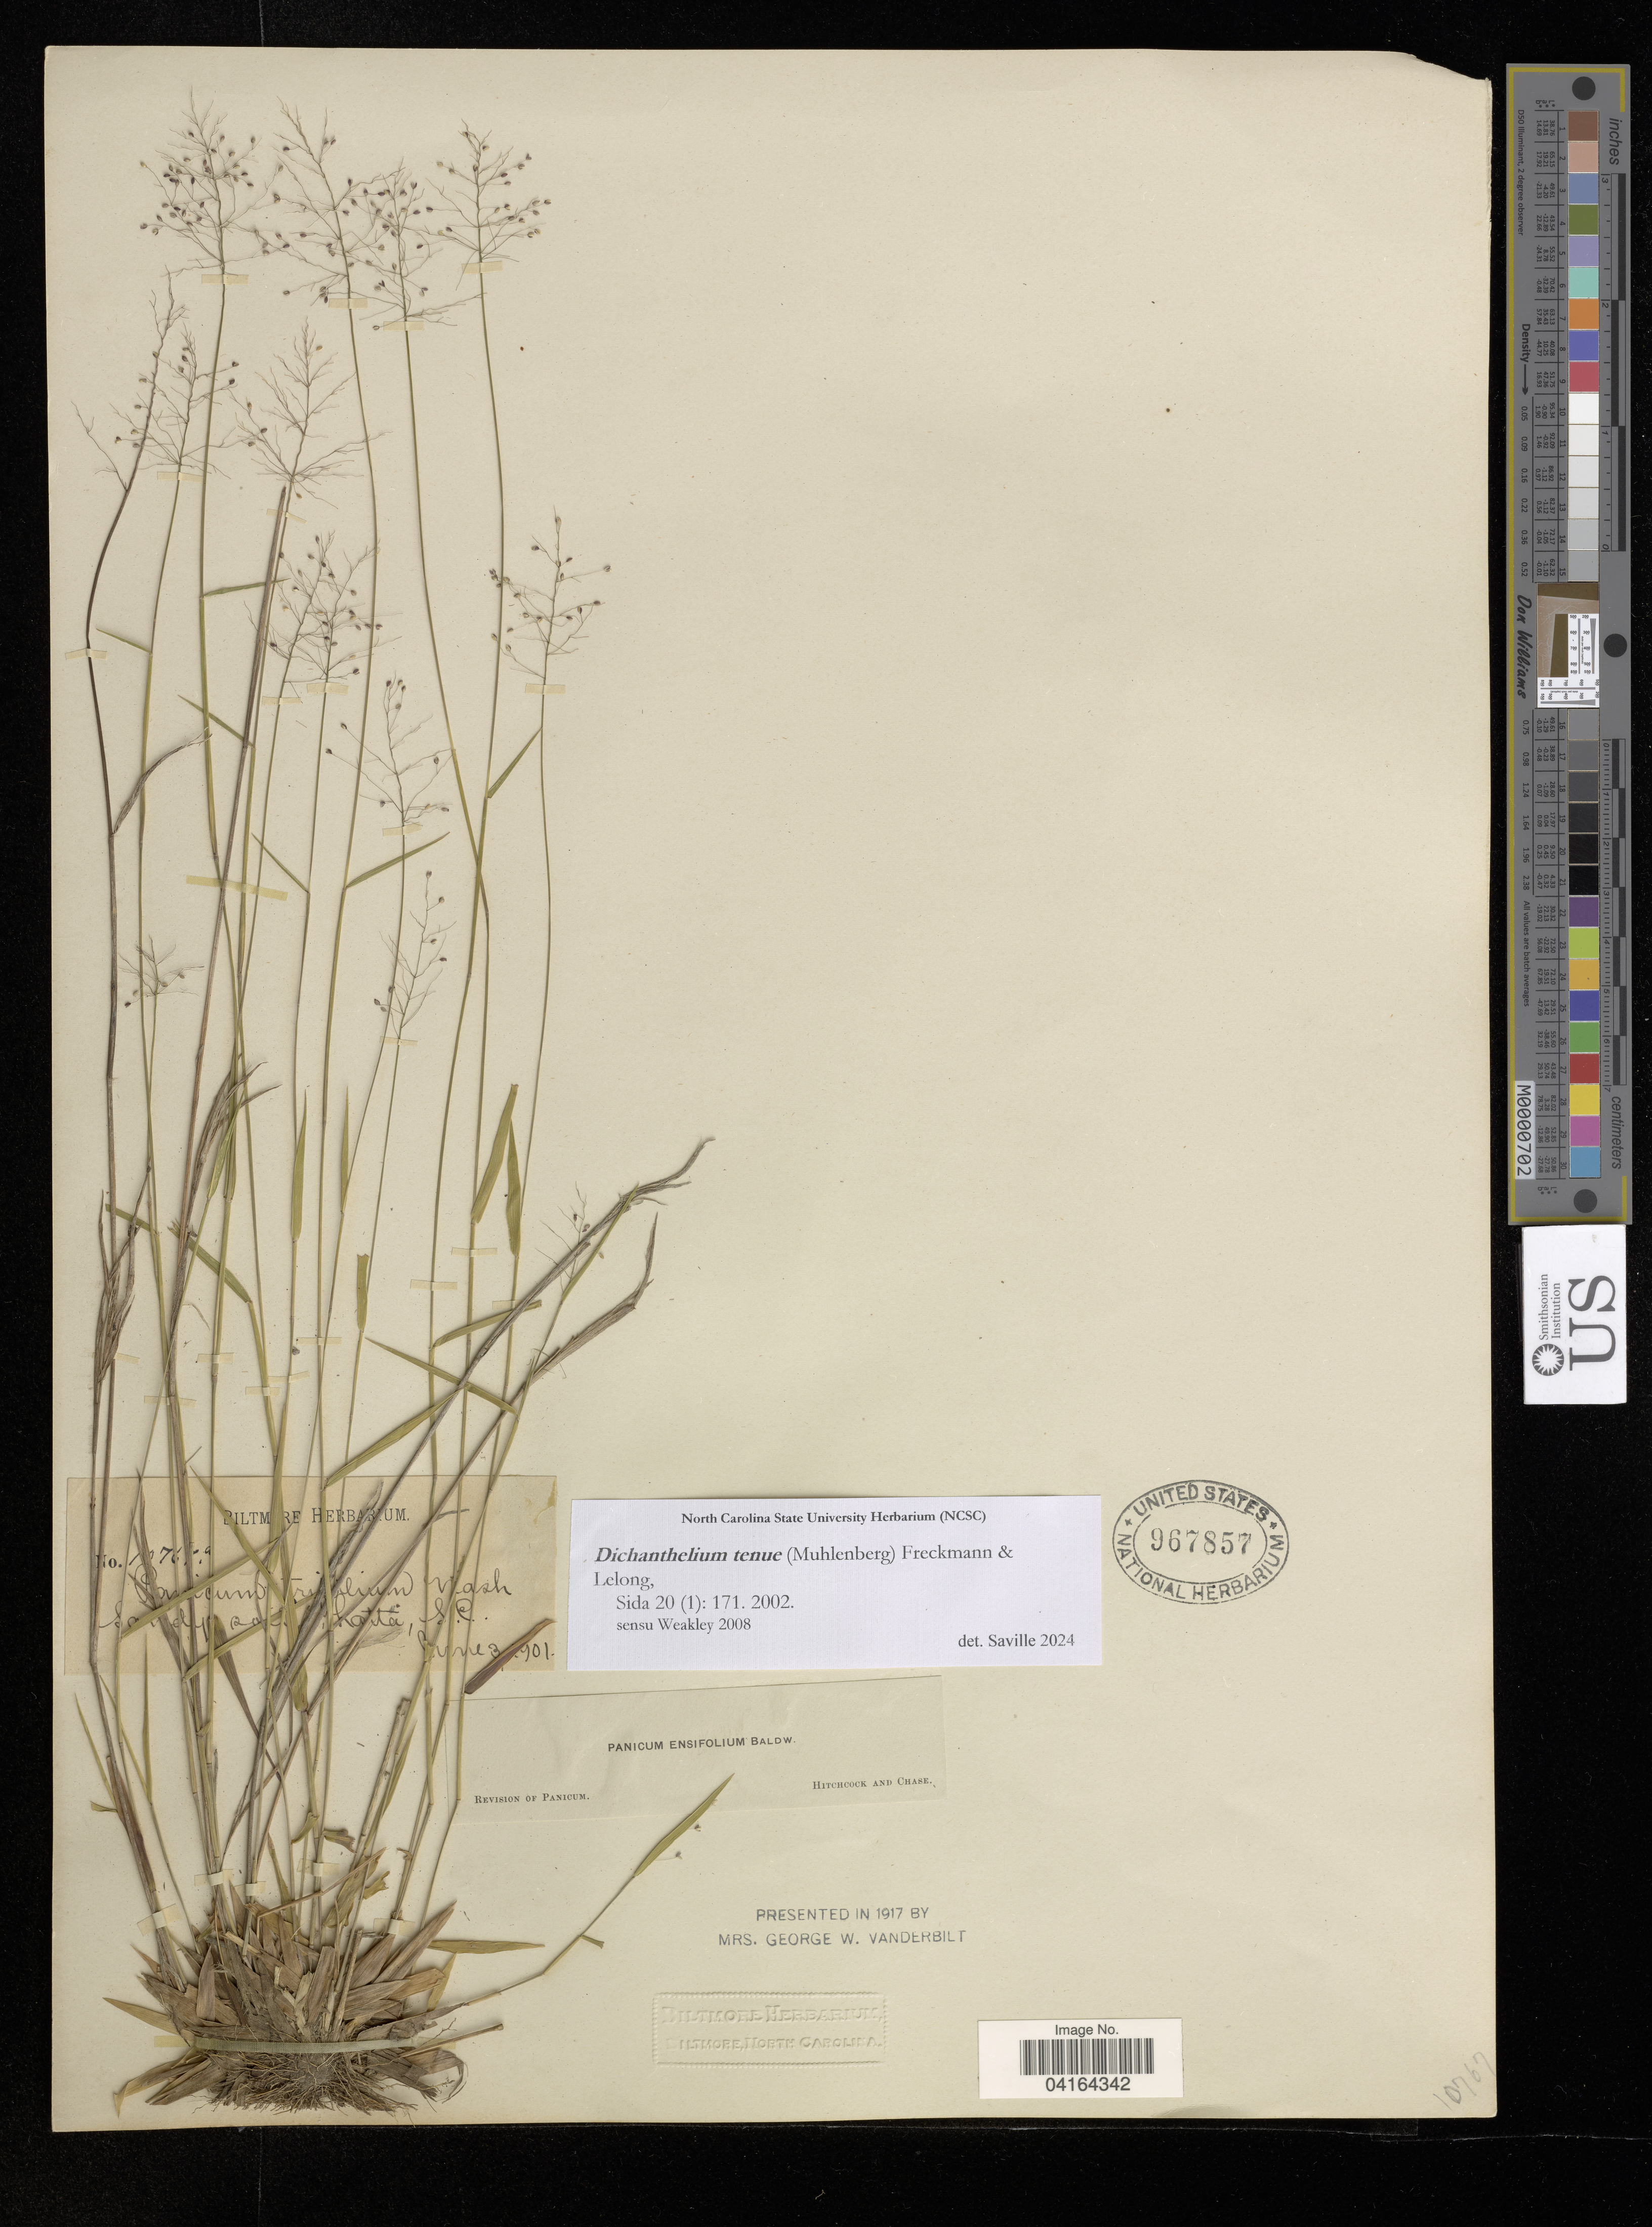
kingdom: Plantae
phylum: Tracheophyta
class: Liliopsida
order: Poales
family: Poaceae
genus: Dichanthelium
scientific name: Dichanthelium tenue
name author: (Muhl.) Freckmann & Lelong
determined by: Saville, A. C., (NCSC), North Carolina State University (UNITED STATES)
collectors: ex herb. Biltmore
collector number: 1!76!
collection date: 1901-06-03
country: United States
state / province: South Carolina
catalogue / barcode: US 967857